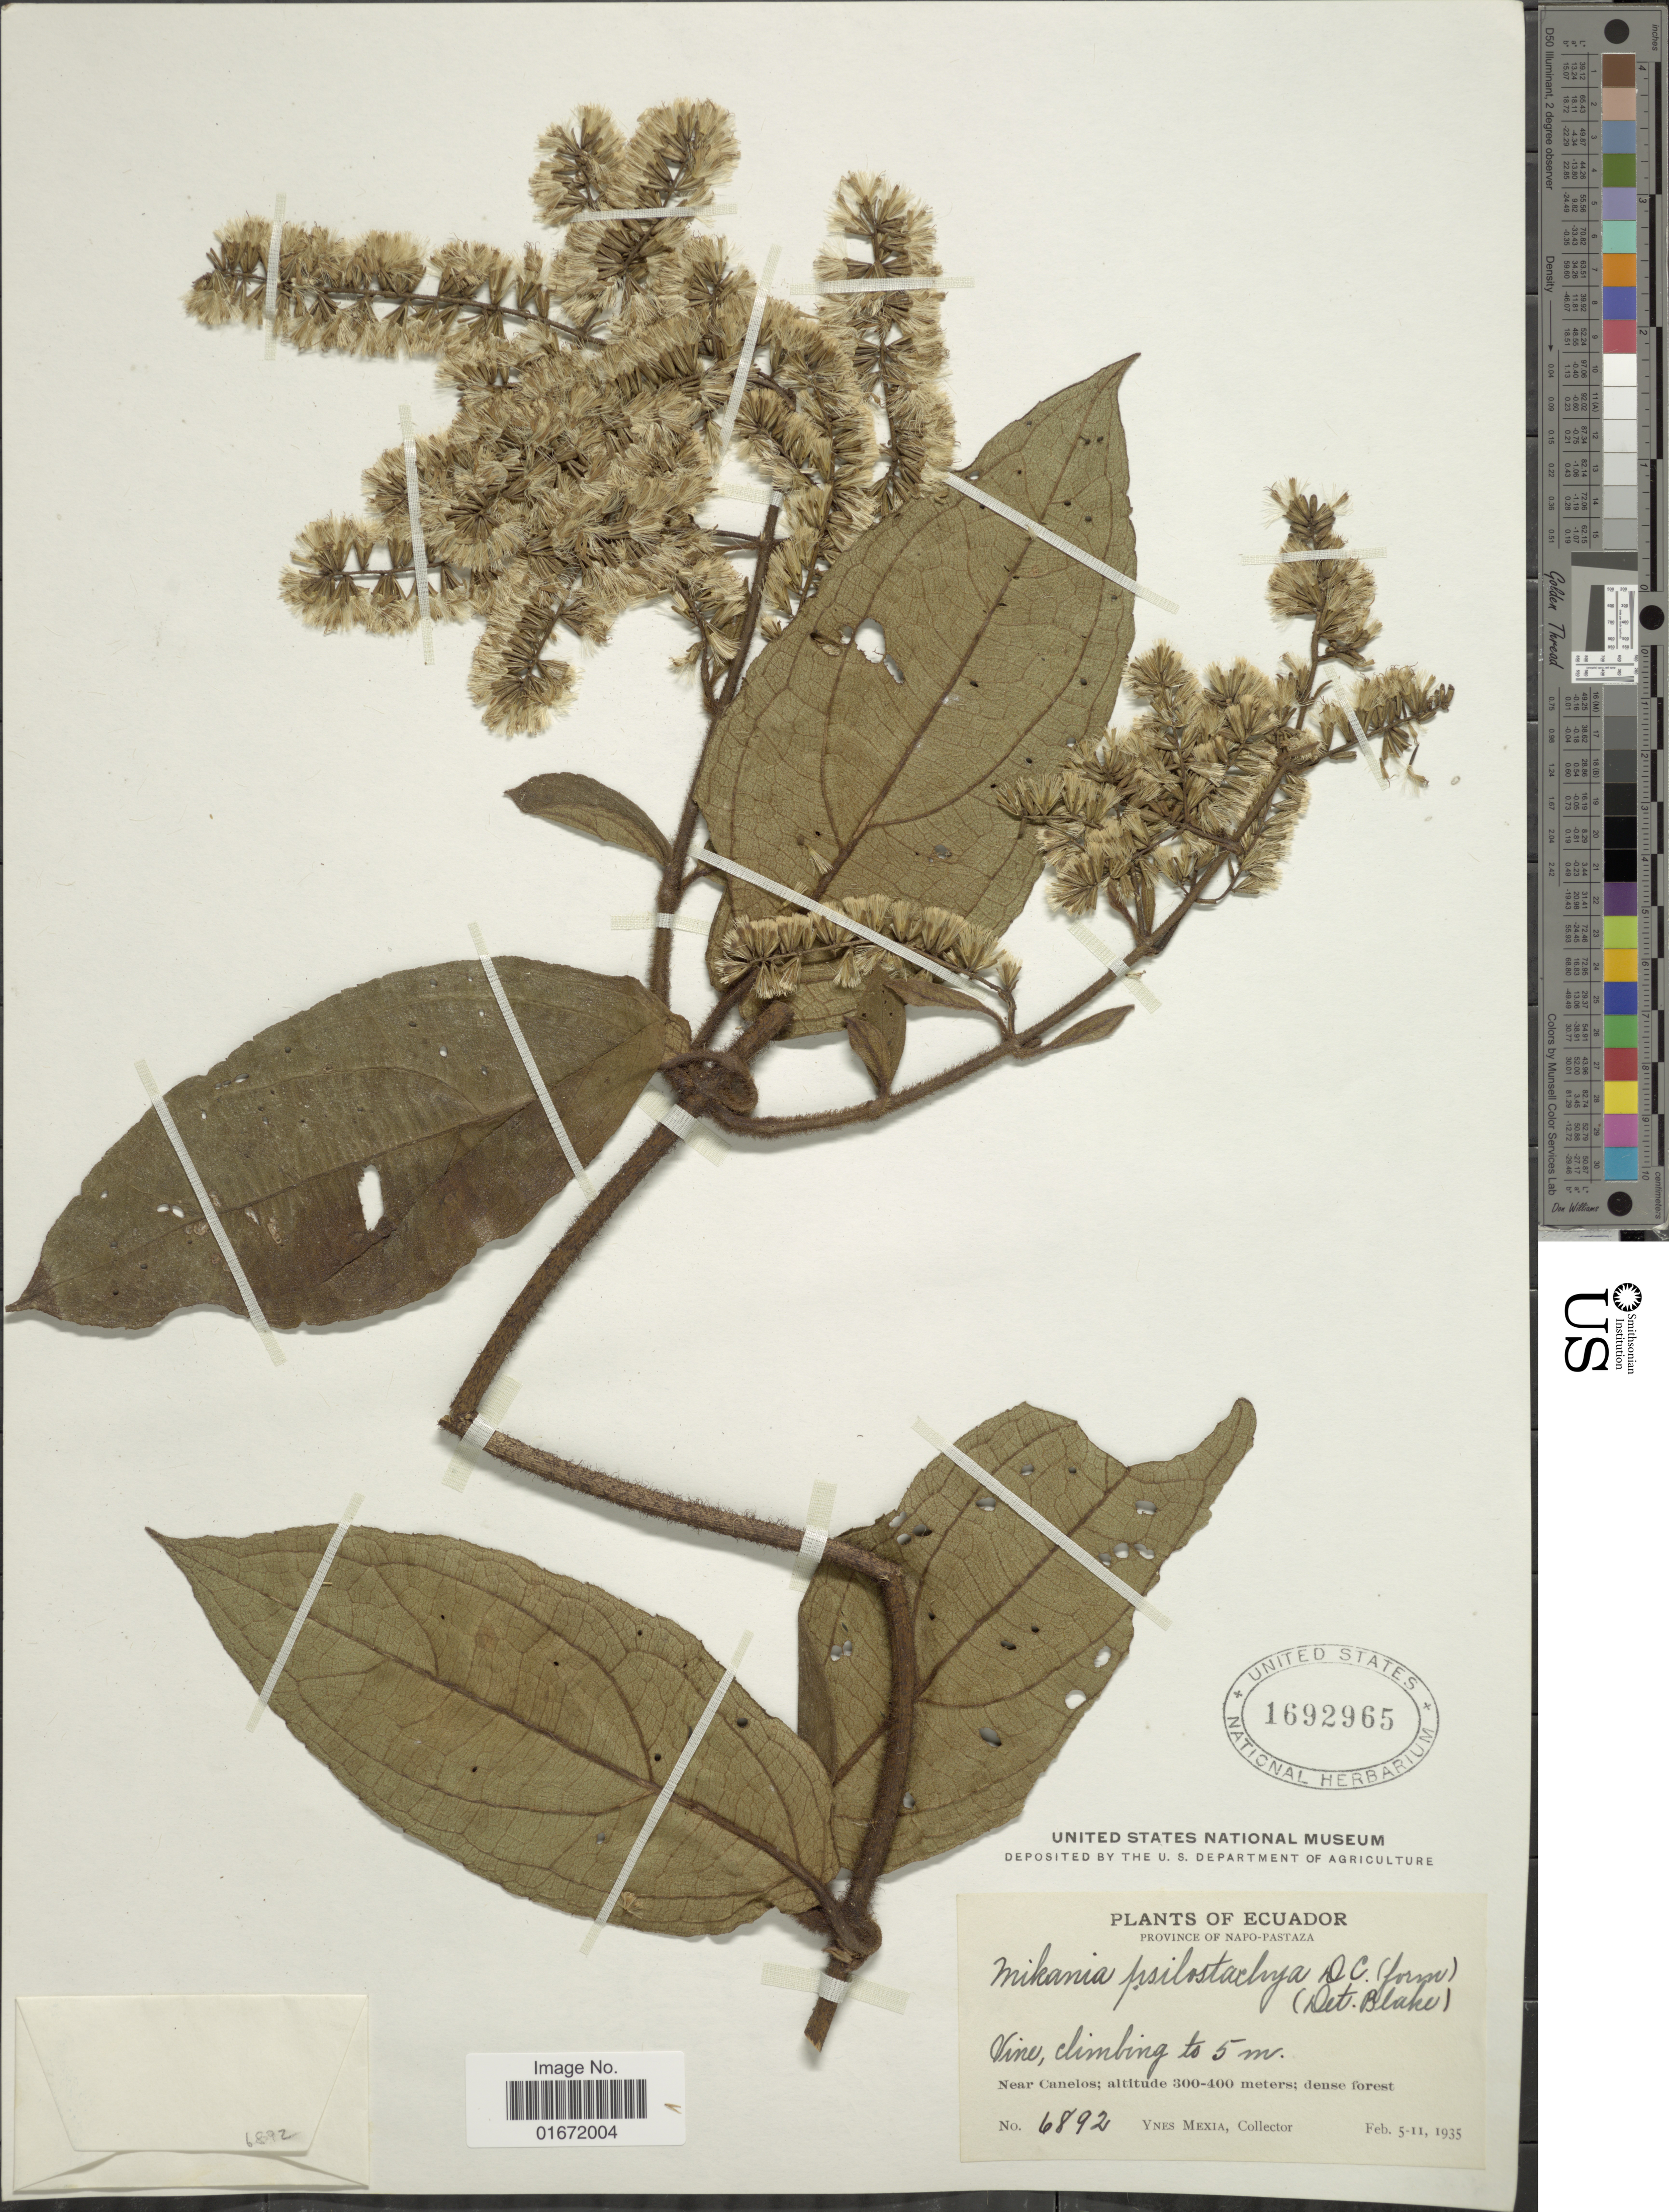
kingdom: Plantae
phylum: Tracheophyta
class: Magnoliopsida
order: Asterales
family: Asteraceae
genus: Mikania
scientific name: Mikania psilostachya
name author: DC.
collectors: Y. Mexia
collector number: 6892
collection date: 1935-02-05/1935-02-11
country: Ecuador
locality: Province of Napo-Pastaza. Near Canelos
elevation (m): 300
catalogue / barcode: US 1692965